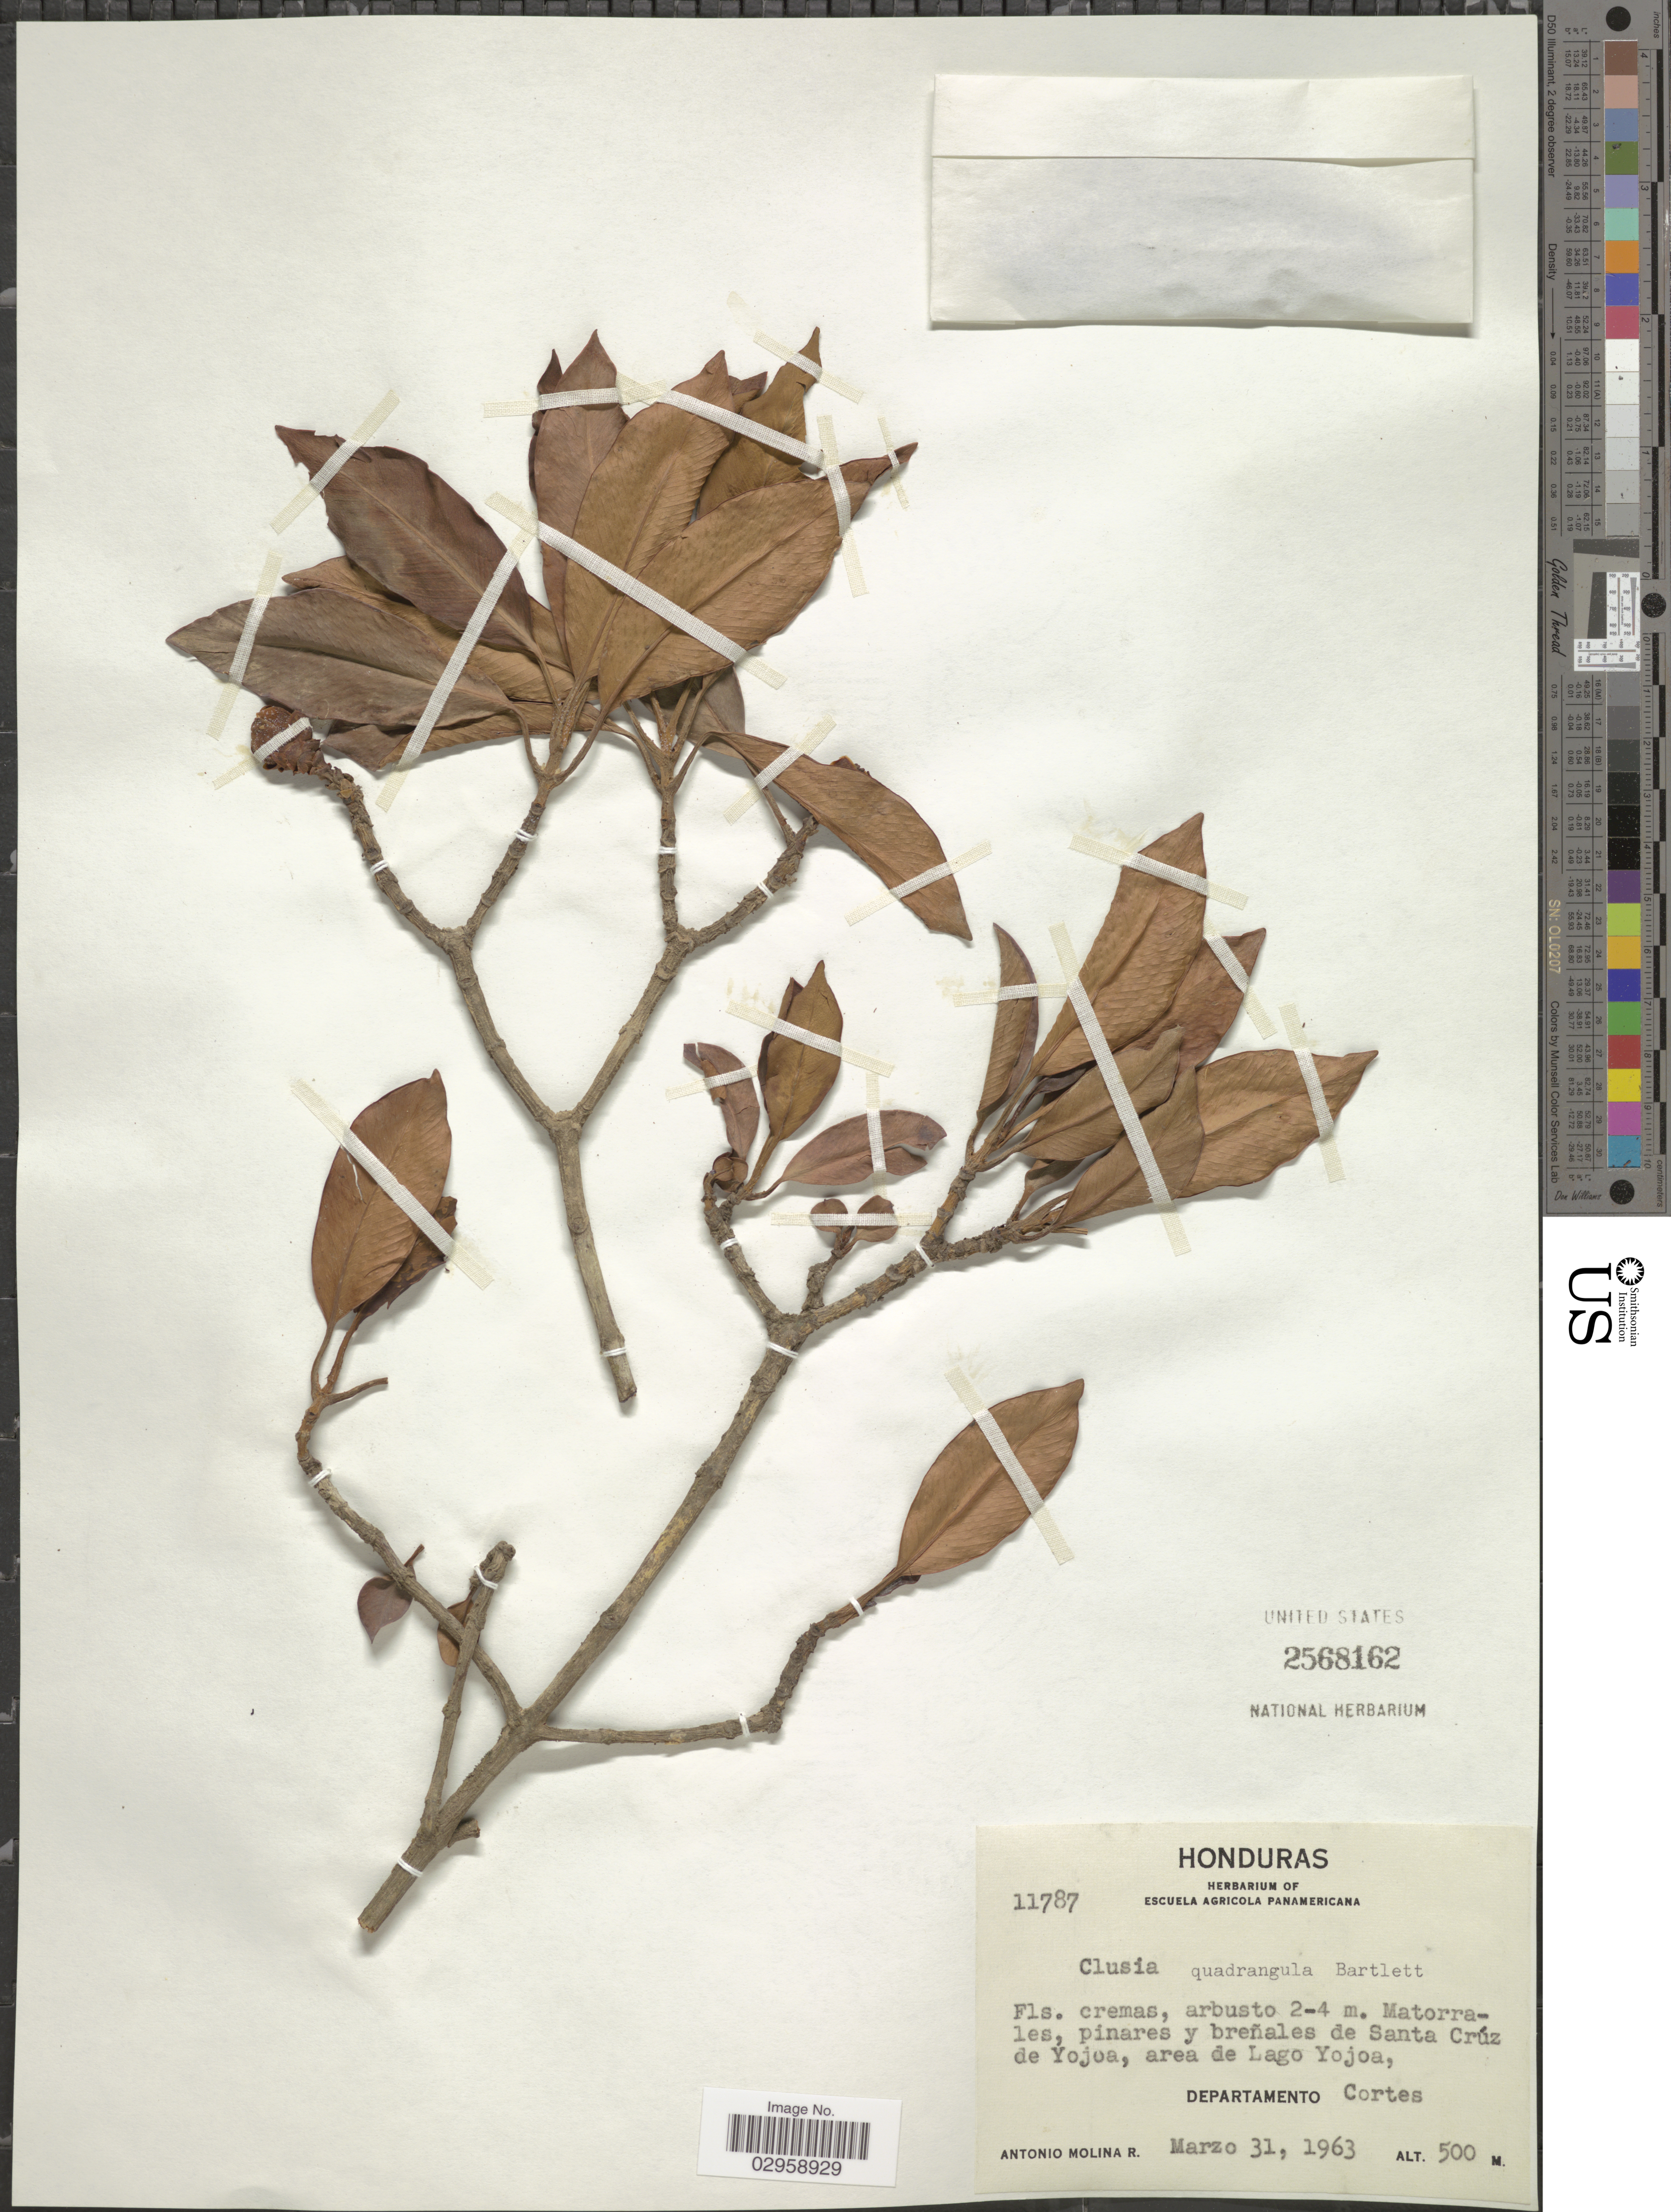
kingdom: Plantae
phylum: Tracheophyta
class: Magnoliopsida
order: Malpighiales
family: Clusiaceae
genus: Clusia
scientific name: Clusia quadrangula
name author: Bartlett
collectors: A. Molina R.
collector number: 11787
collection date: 1963-03-31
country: Honduras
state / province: Cortés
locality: Matorrales, pinares y breñales de Santa Crúz de Yojoa, area de Lago Yojoa, Departamento Cortes.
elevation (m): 500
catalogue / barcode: US 2568162